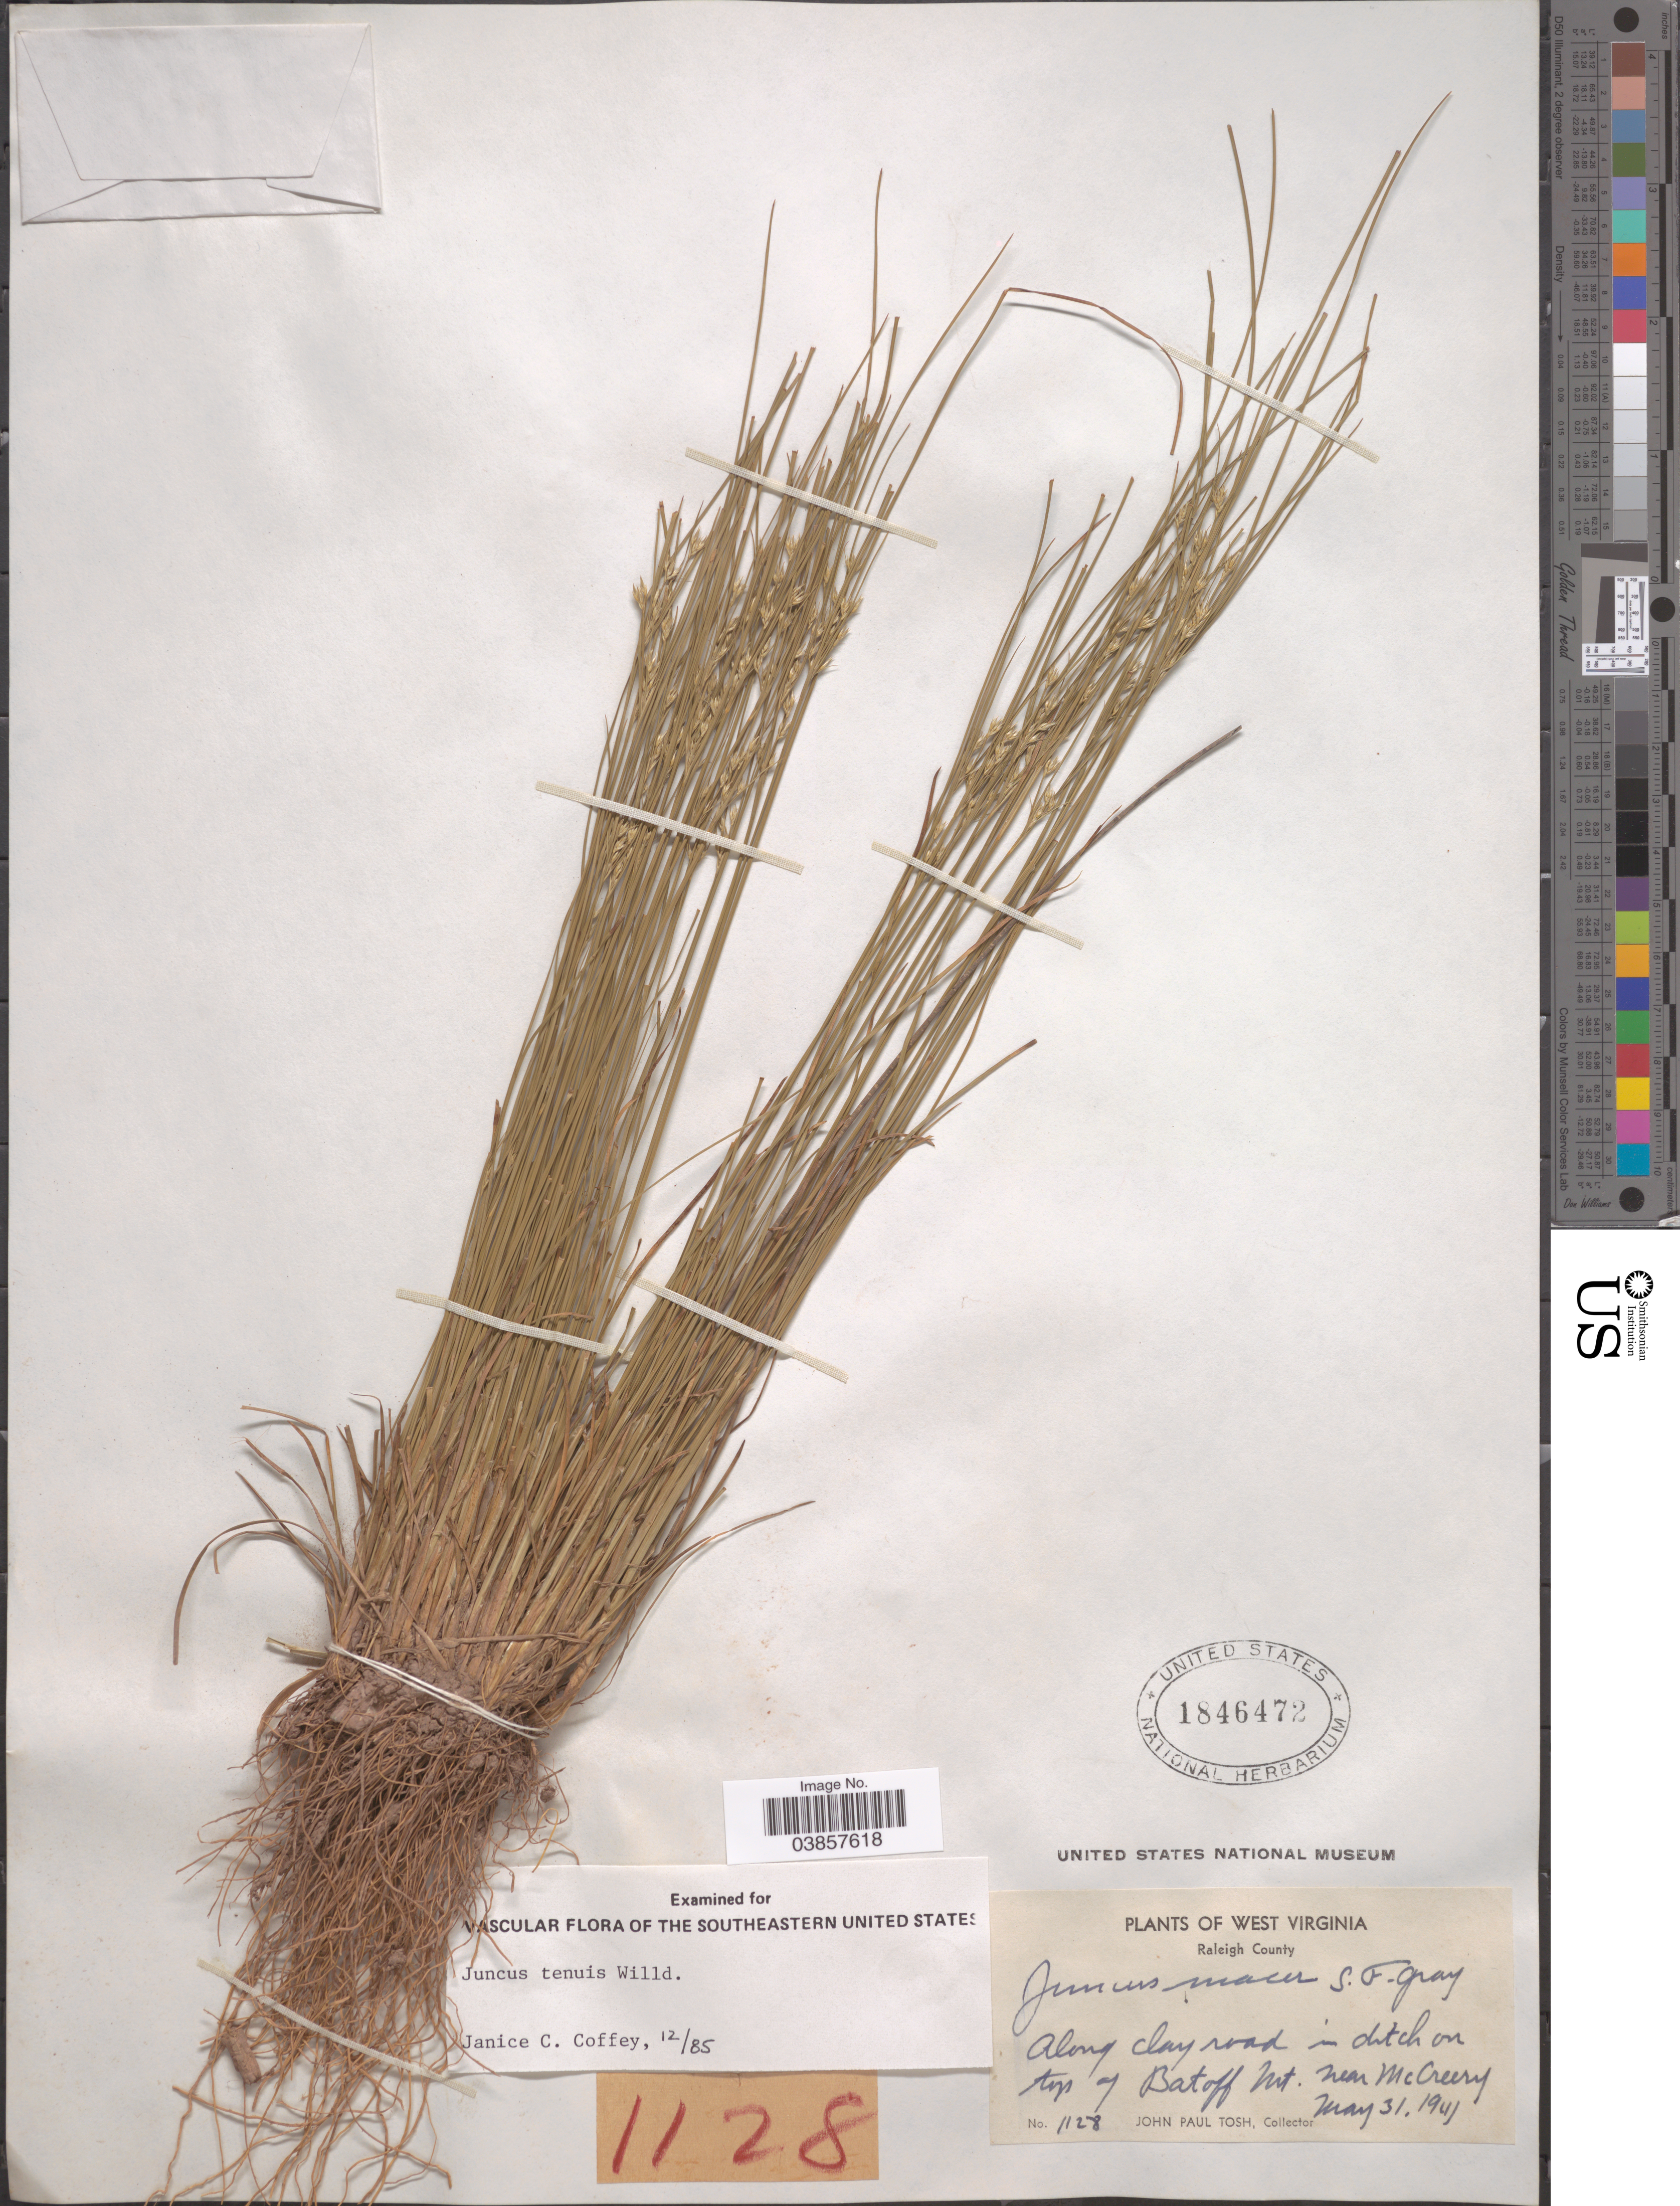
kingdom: Plantae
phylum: Tracheophyta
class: Liliopsida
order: Poales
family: Juncaceae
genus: Juncus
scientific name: Juncus tenuis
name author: Willd.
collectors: J. Tosh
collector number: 1128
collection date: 1941-05-31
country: United States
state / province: West Virginia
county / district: Raleigh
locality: Raleigh County. Ditch on top of Batoff Mt. near McCreery.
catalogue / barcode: US 1846472